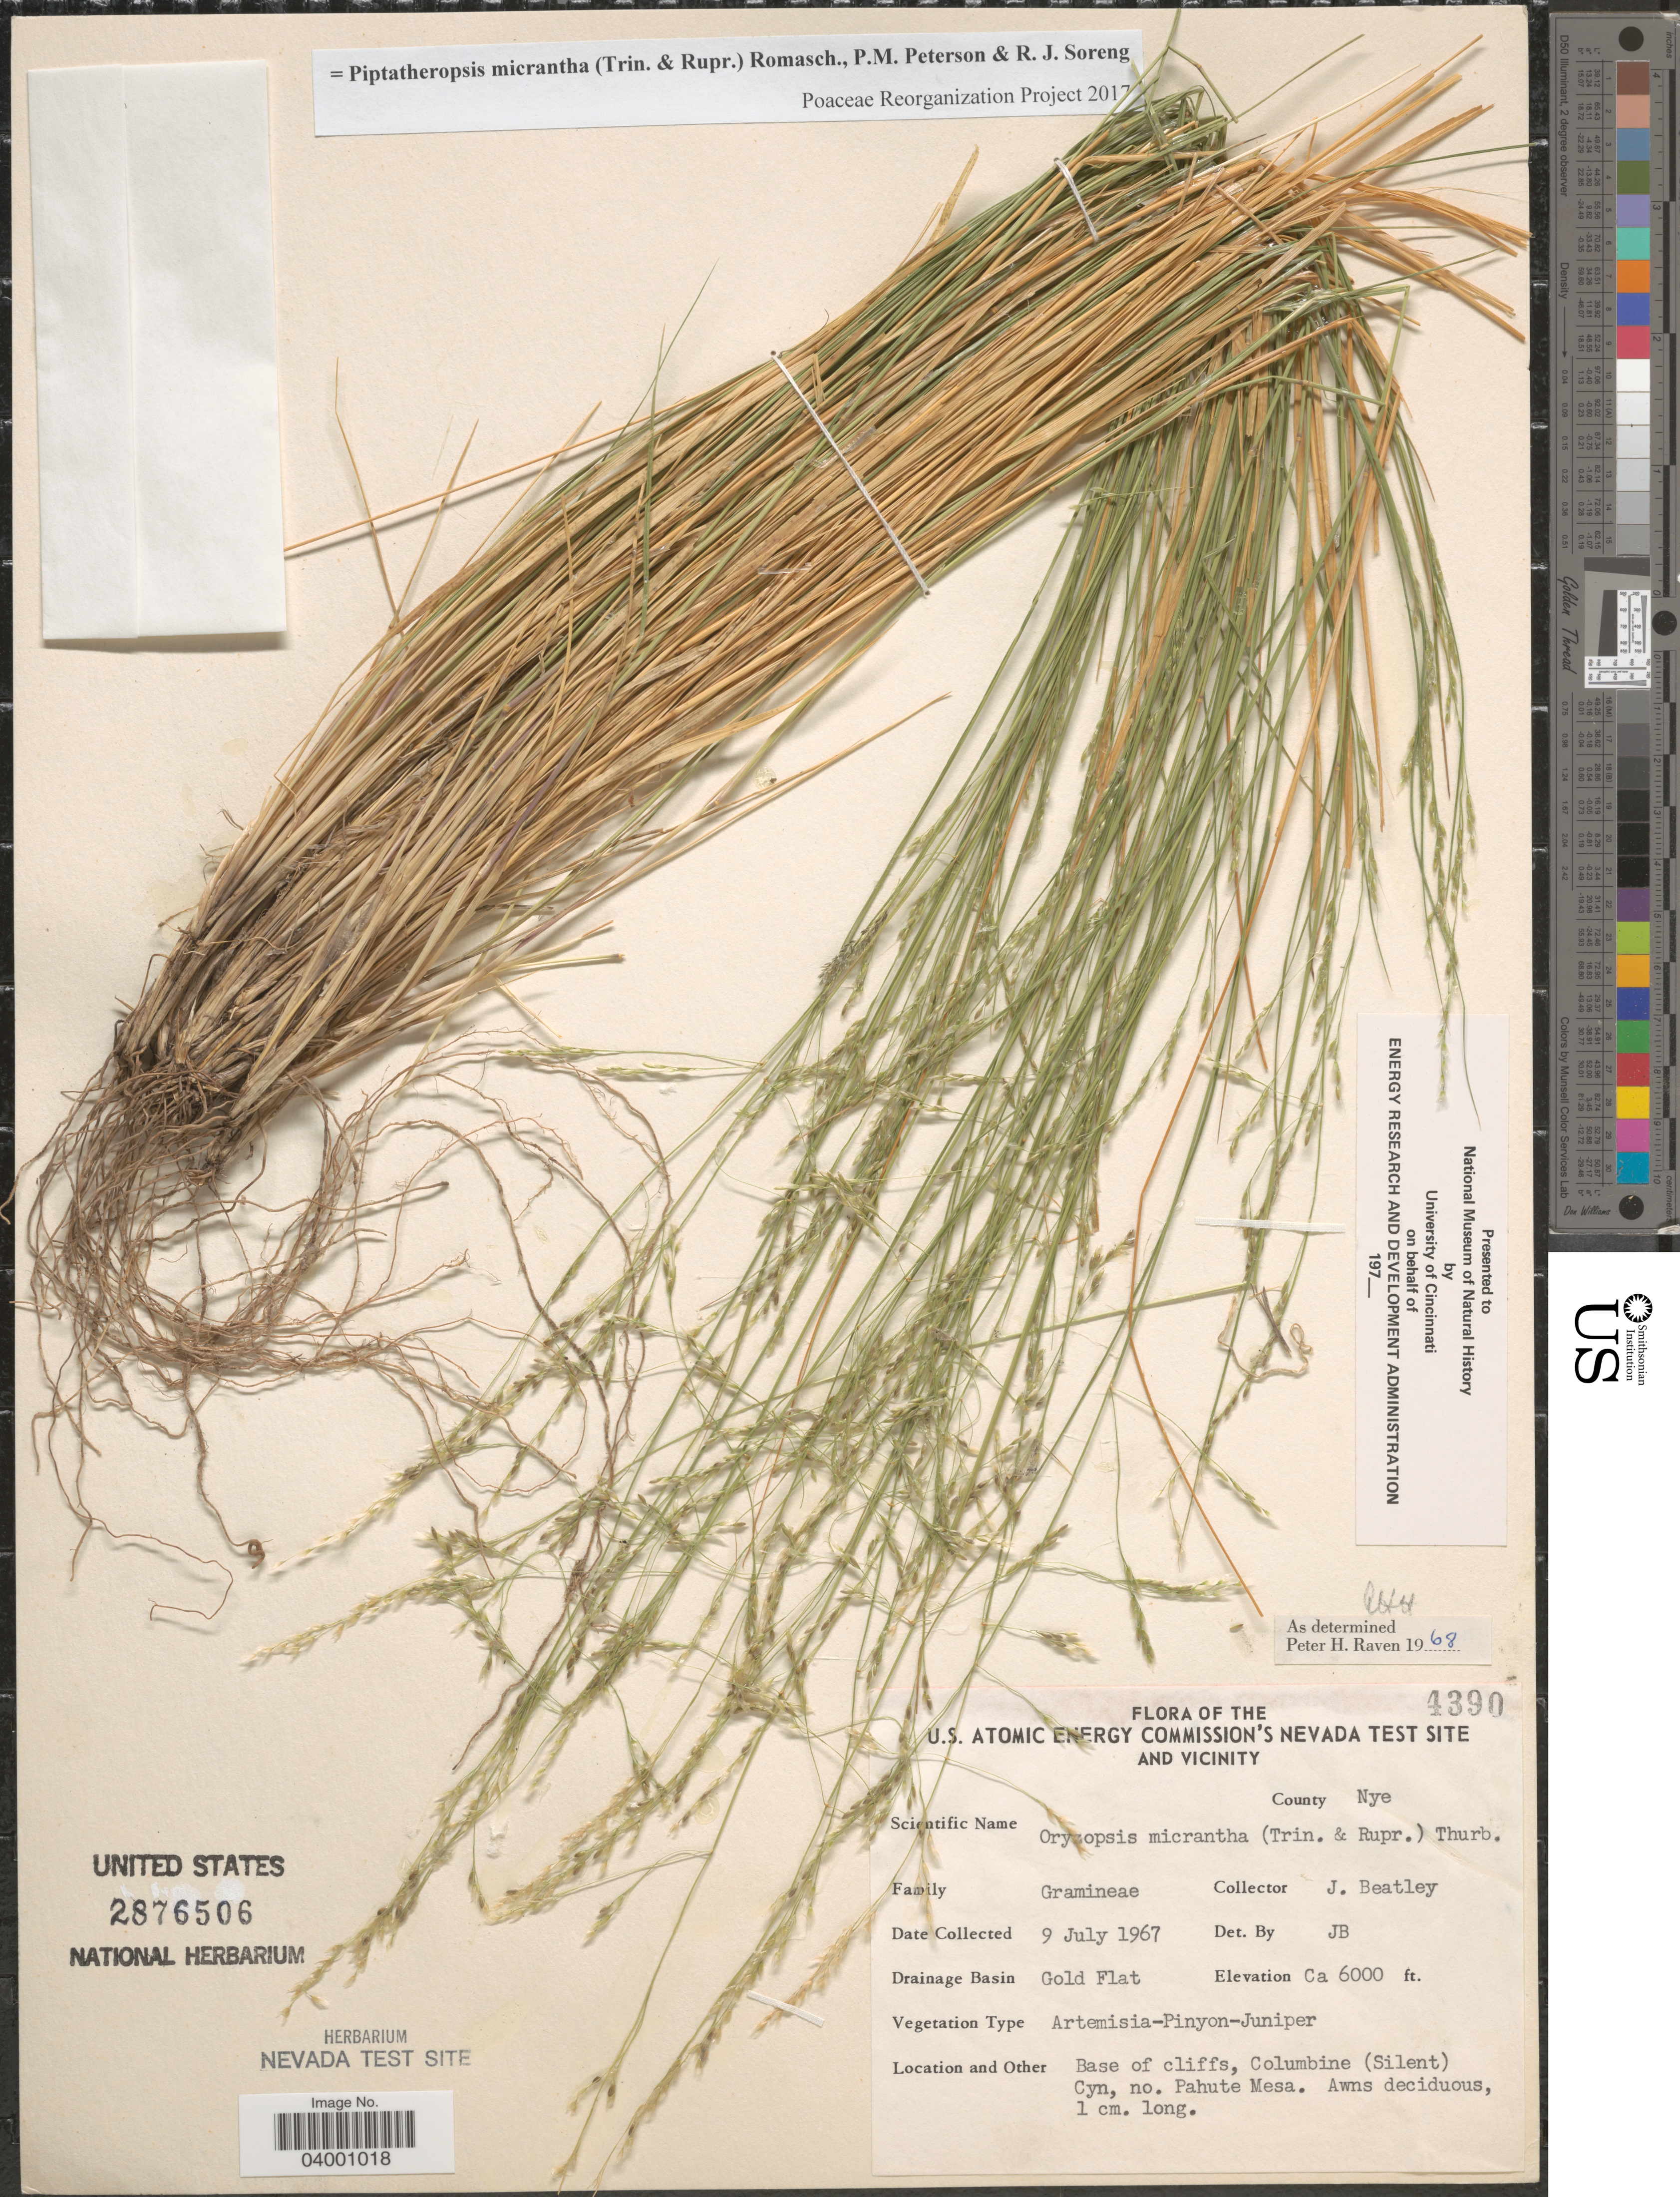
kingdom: Plantae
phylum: Tracheophyta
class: Liliopsida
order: Poales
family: Poaceae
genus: Piptatheropsis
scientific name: Piptatheropsis micrantha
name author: (Trin. & Rupr.) Romasch.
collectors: J. C. Beatley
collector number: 4390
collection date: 1967-07-09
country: United States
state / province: Nevada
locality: U.S. Atomic Energy Commission's Nevada Test Site and vicinity. County Nye. Drainage Basin Gold Flat. Base of cliffs, Columbine (Silent) Cyn, no. Pahute Mesa.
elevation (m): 1829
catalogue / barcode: US 2876506